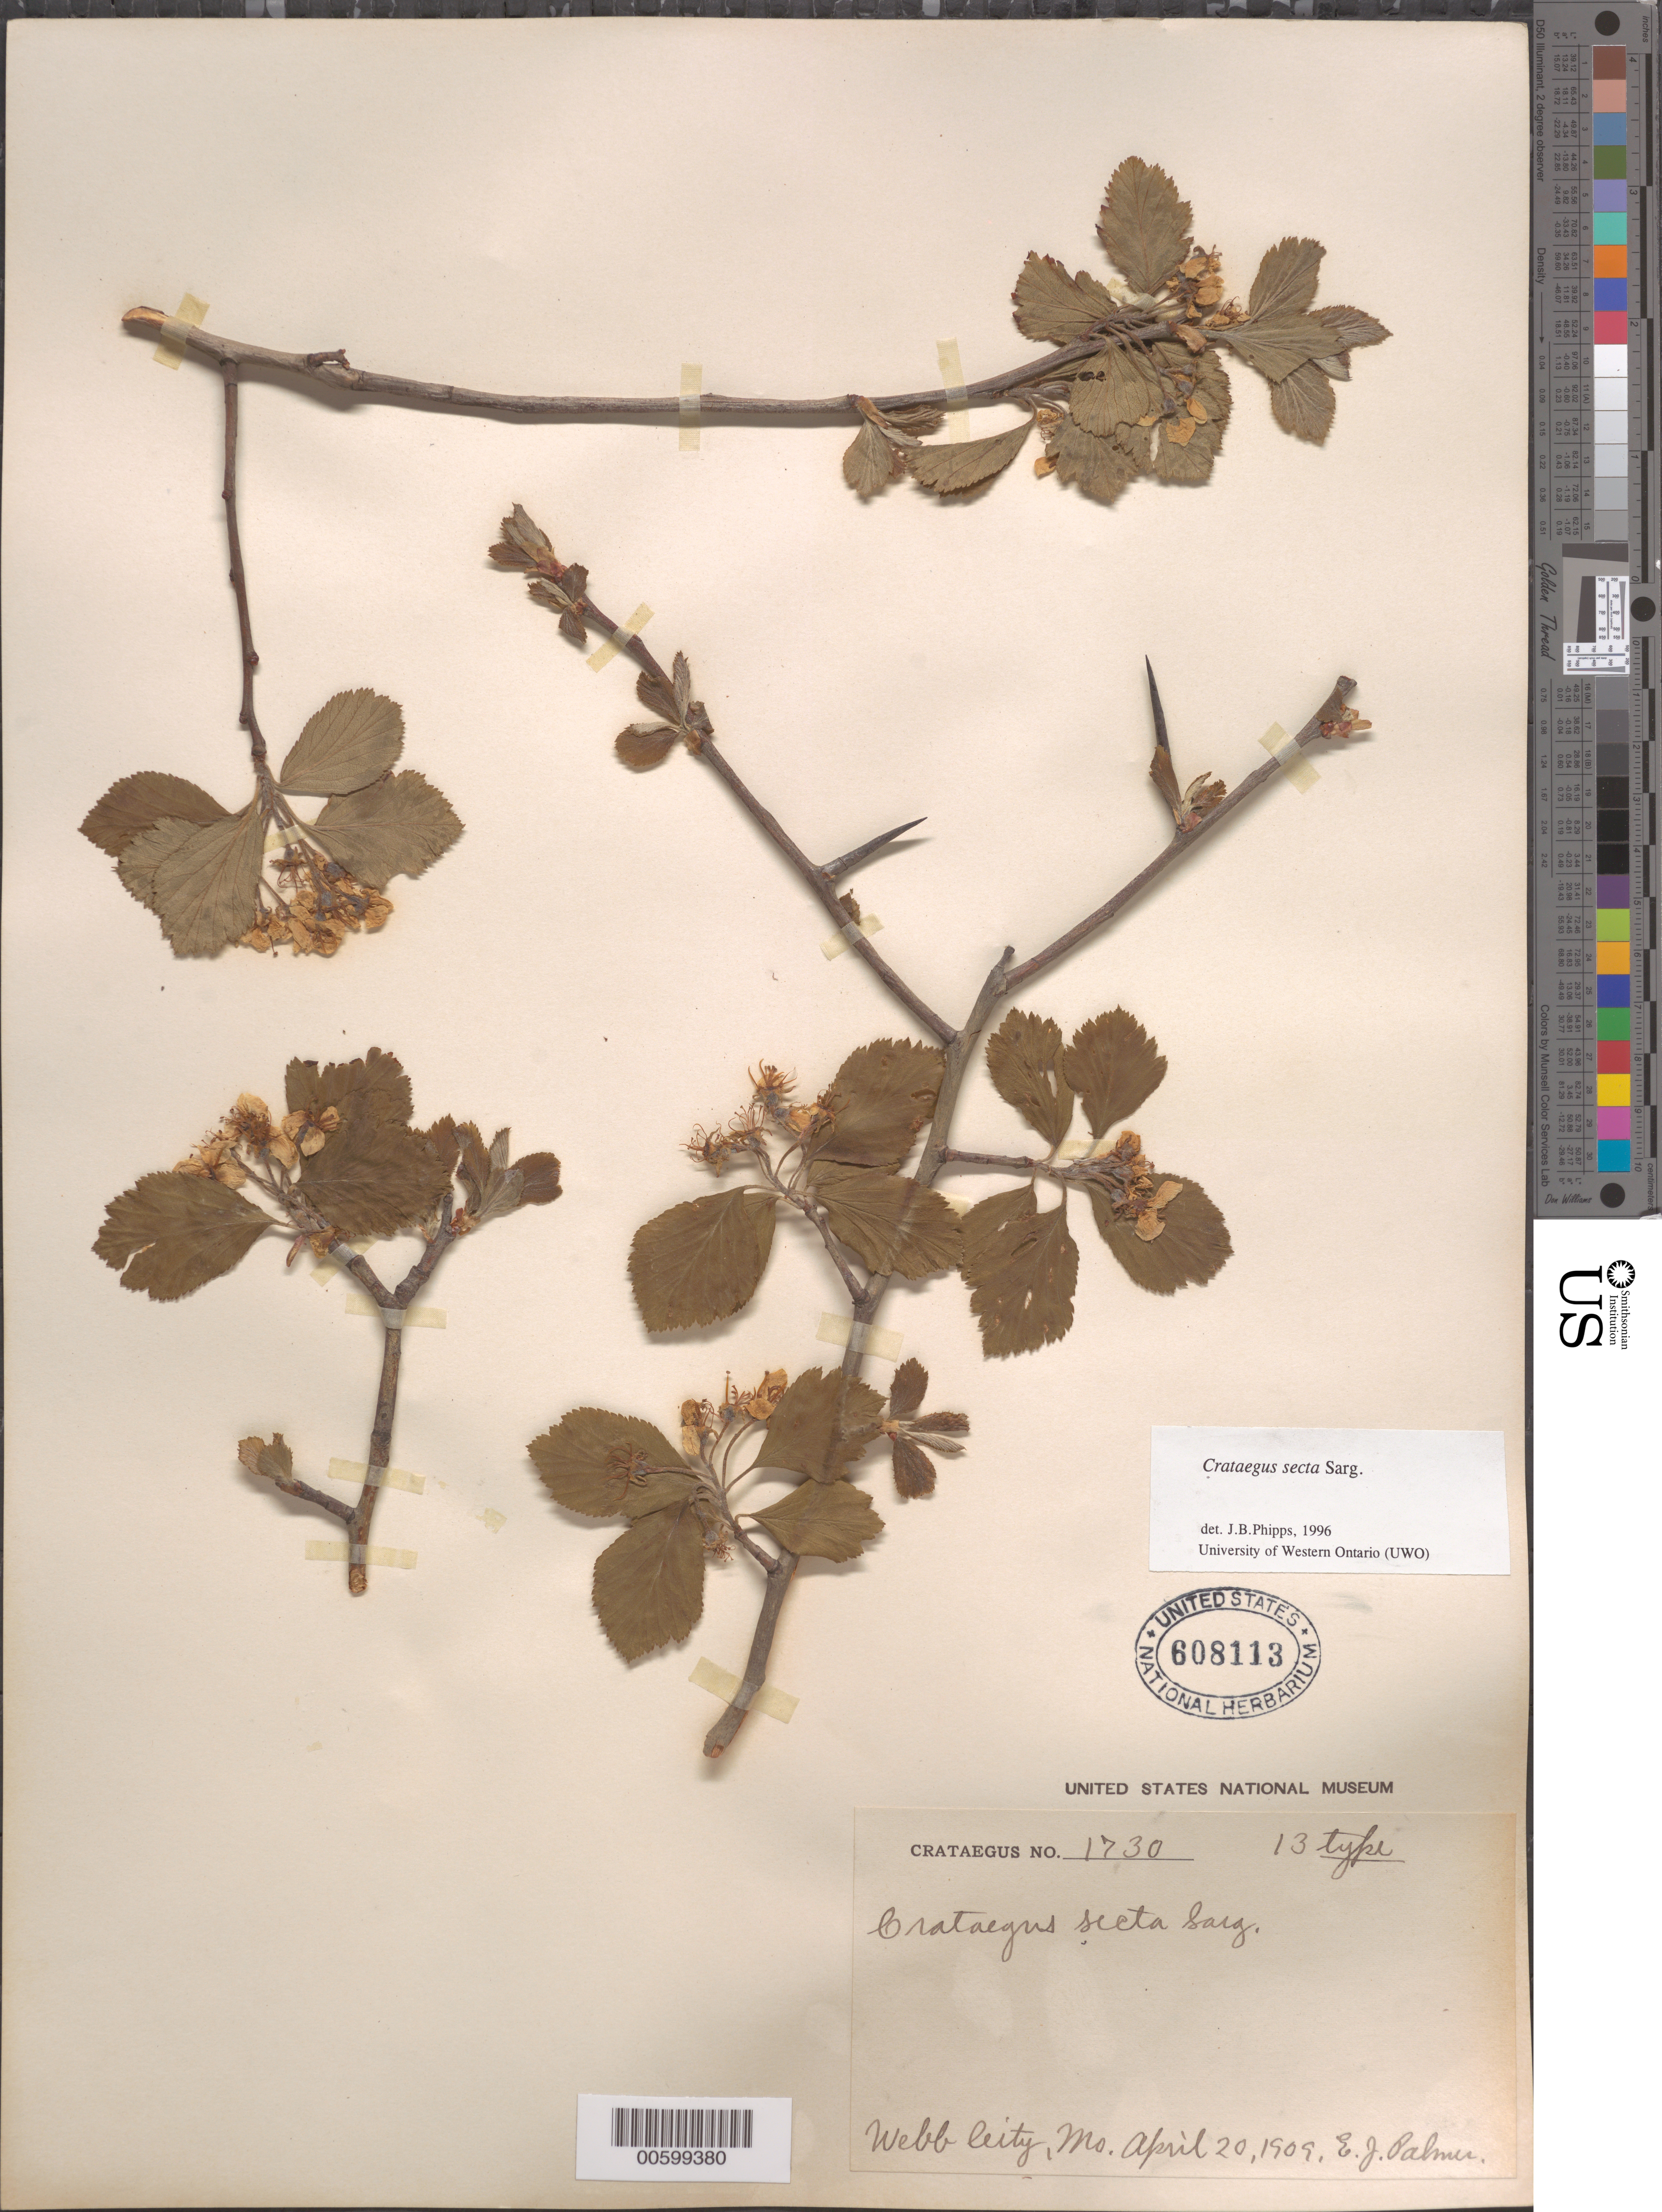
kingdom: Plantae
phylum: Tracheophyta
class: Magnoliopsida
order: Rosales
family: Rosaceae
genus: Crataegus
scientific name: Crataegus collina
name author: Chapm.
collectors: E. J. Palmer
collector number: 1730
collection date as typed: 20 Apr 1909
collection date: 1909-04-20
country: United States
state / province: Missouri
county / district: Jasper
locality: Webb City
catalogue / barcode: US 608113